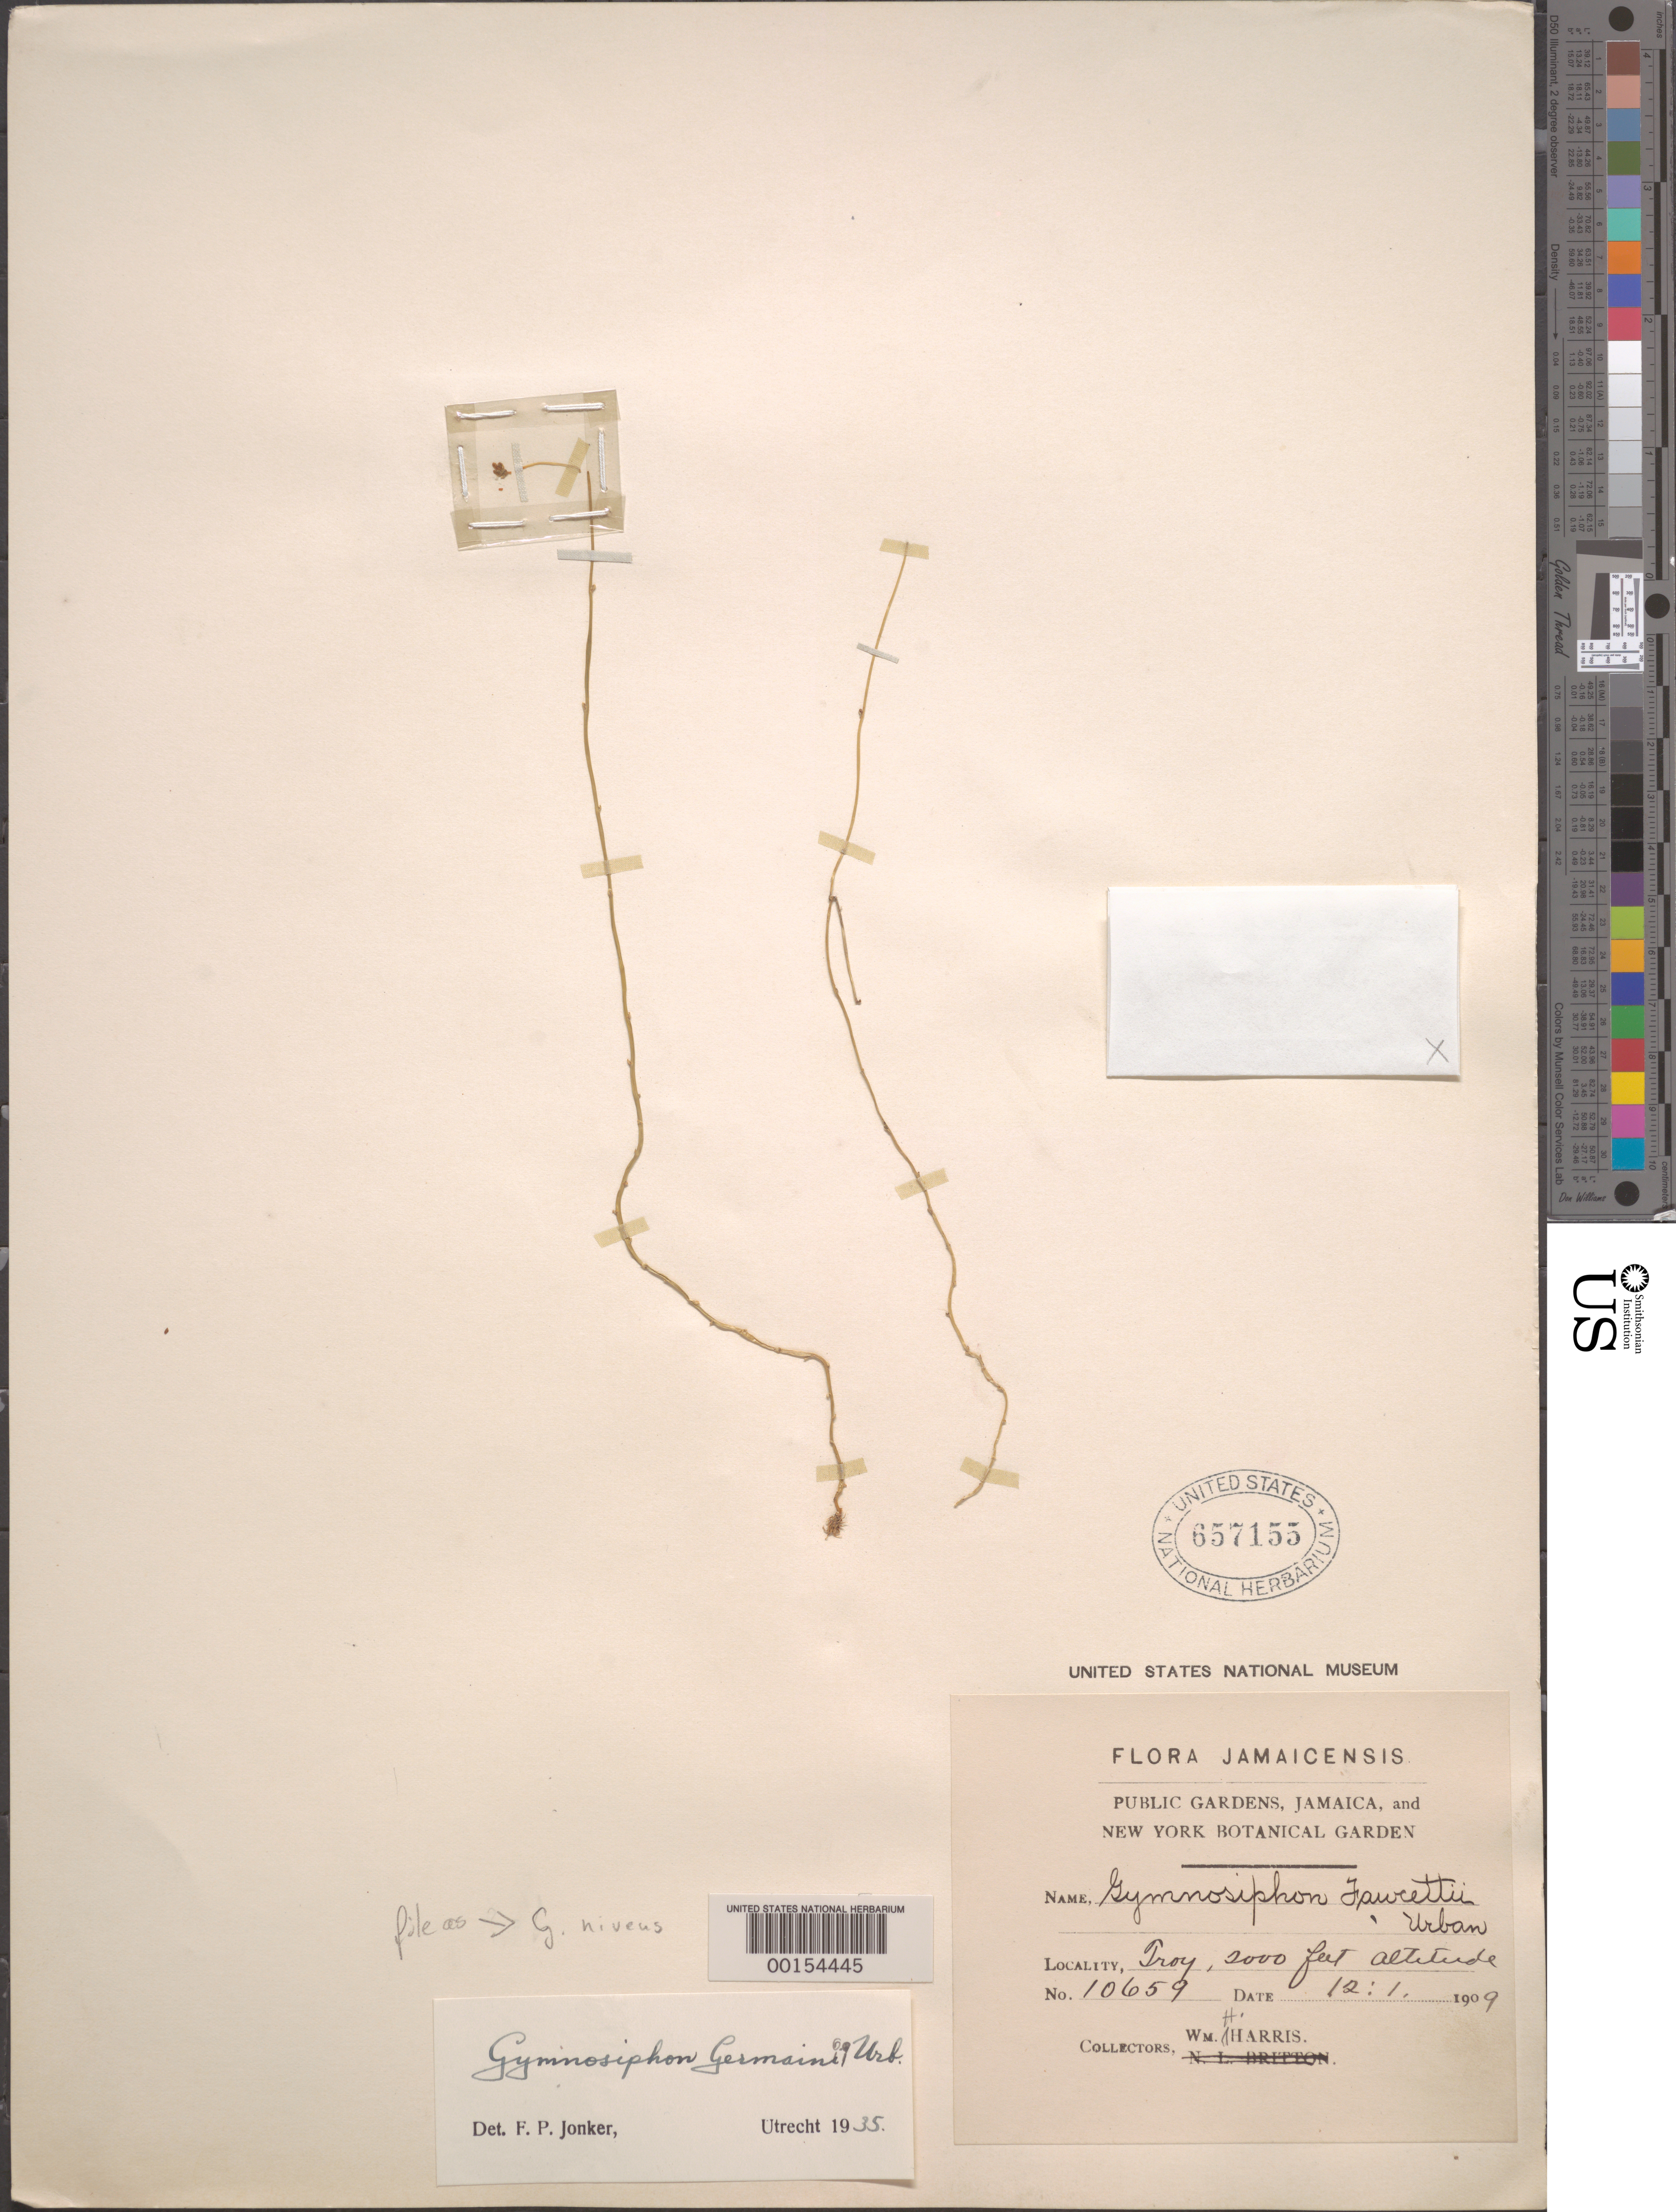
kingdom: Plantae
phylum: Tracheophyta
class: Liliopsida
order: Dioscoreales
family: Burmanniaceae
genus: Gymnosiphon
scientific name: Gymnosiphon niveus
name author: (Griseb.) Urb.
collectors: W. H. Harris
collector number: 10659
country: Jamaica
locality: Troy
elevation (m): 610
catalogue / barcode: US 657155